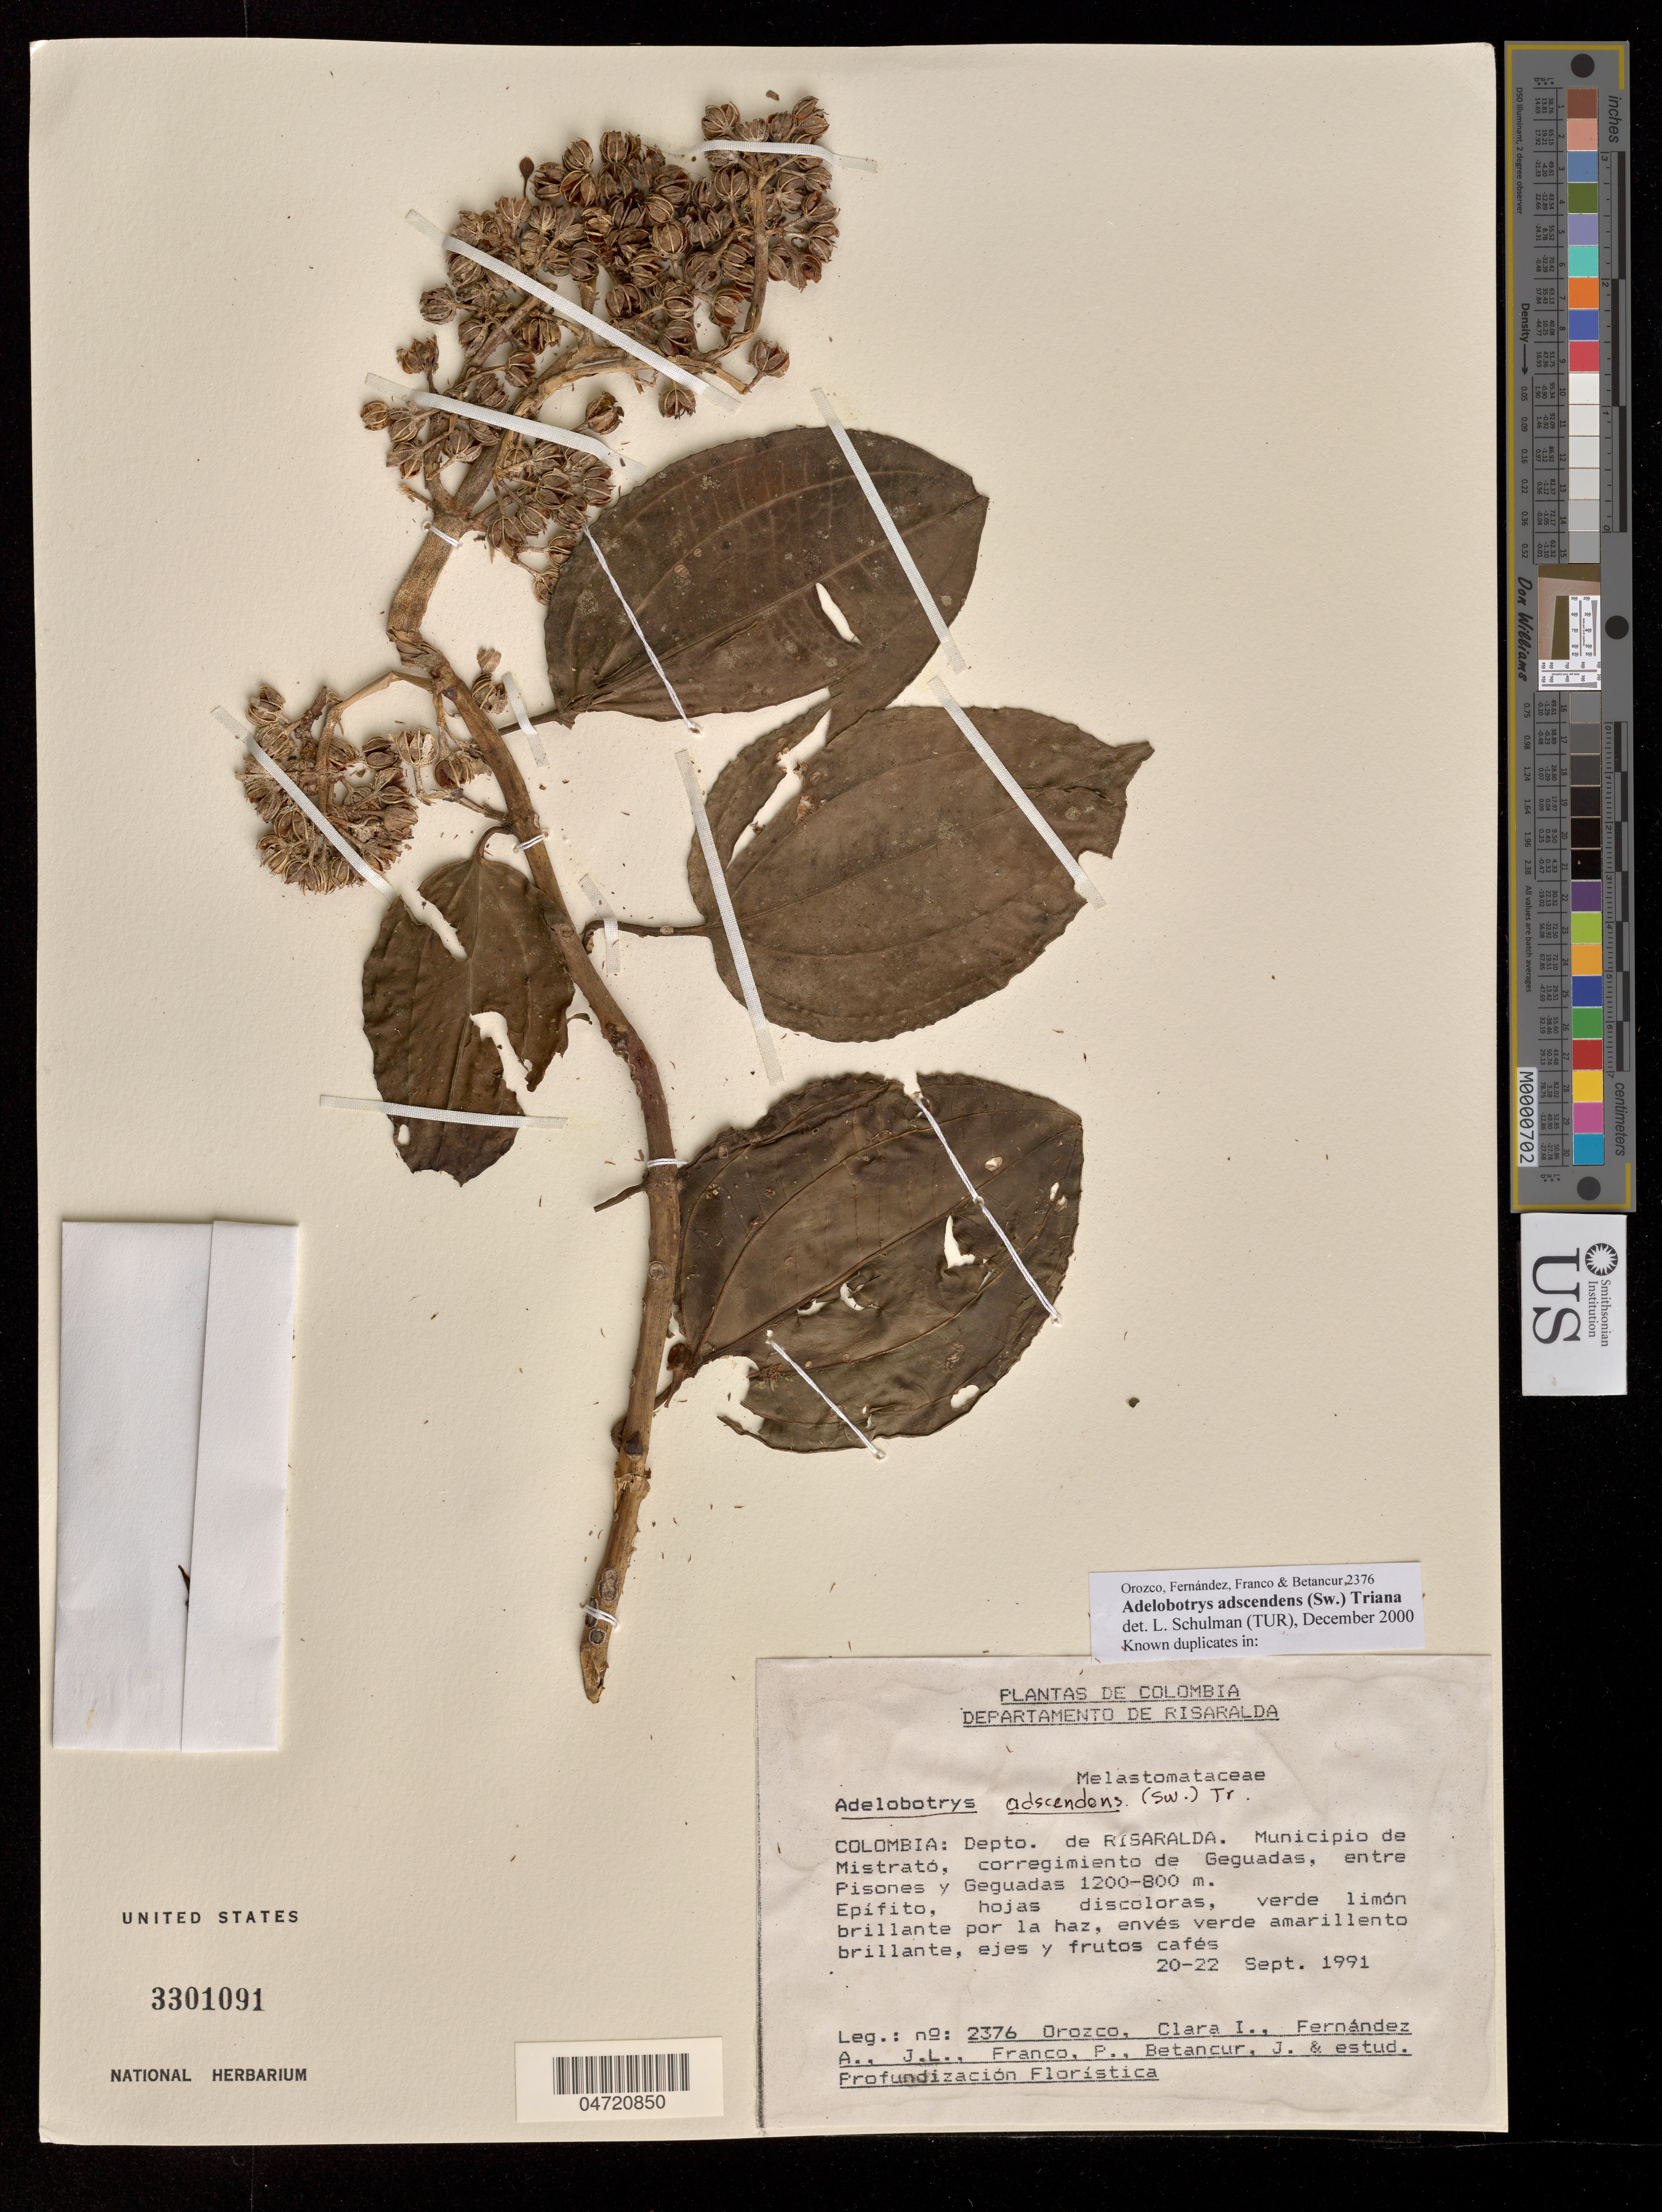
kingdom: Plantae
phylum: Tracheophyta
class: Magnoliopsida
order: Myrtales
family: Melastomataceae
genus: Adelobotrys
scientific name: Adelobotrys adscendens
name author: (Sw.) Triana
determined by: Schulman, Leif, (TUR), University of Turku (FINLAND)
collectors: C. I. Orozco, J. Fernández, P. Franco, J. Betancur & Estudiantes de Profundizacion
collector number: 2376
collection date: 1991-09-20/1991-09-22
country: Colombia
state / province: Risaralda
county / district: Mistrató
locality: Corregimiento de Geguadas, entre Pisones y Geguadas.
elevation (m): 800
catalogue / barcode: US 3301091